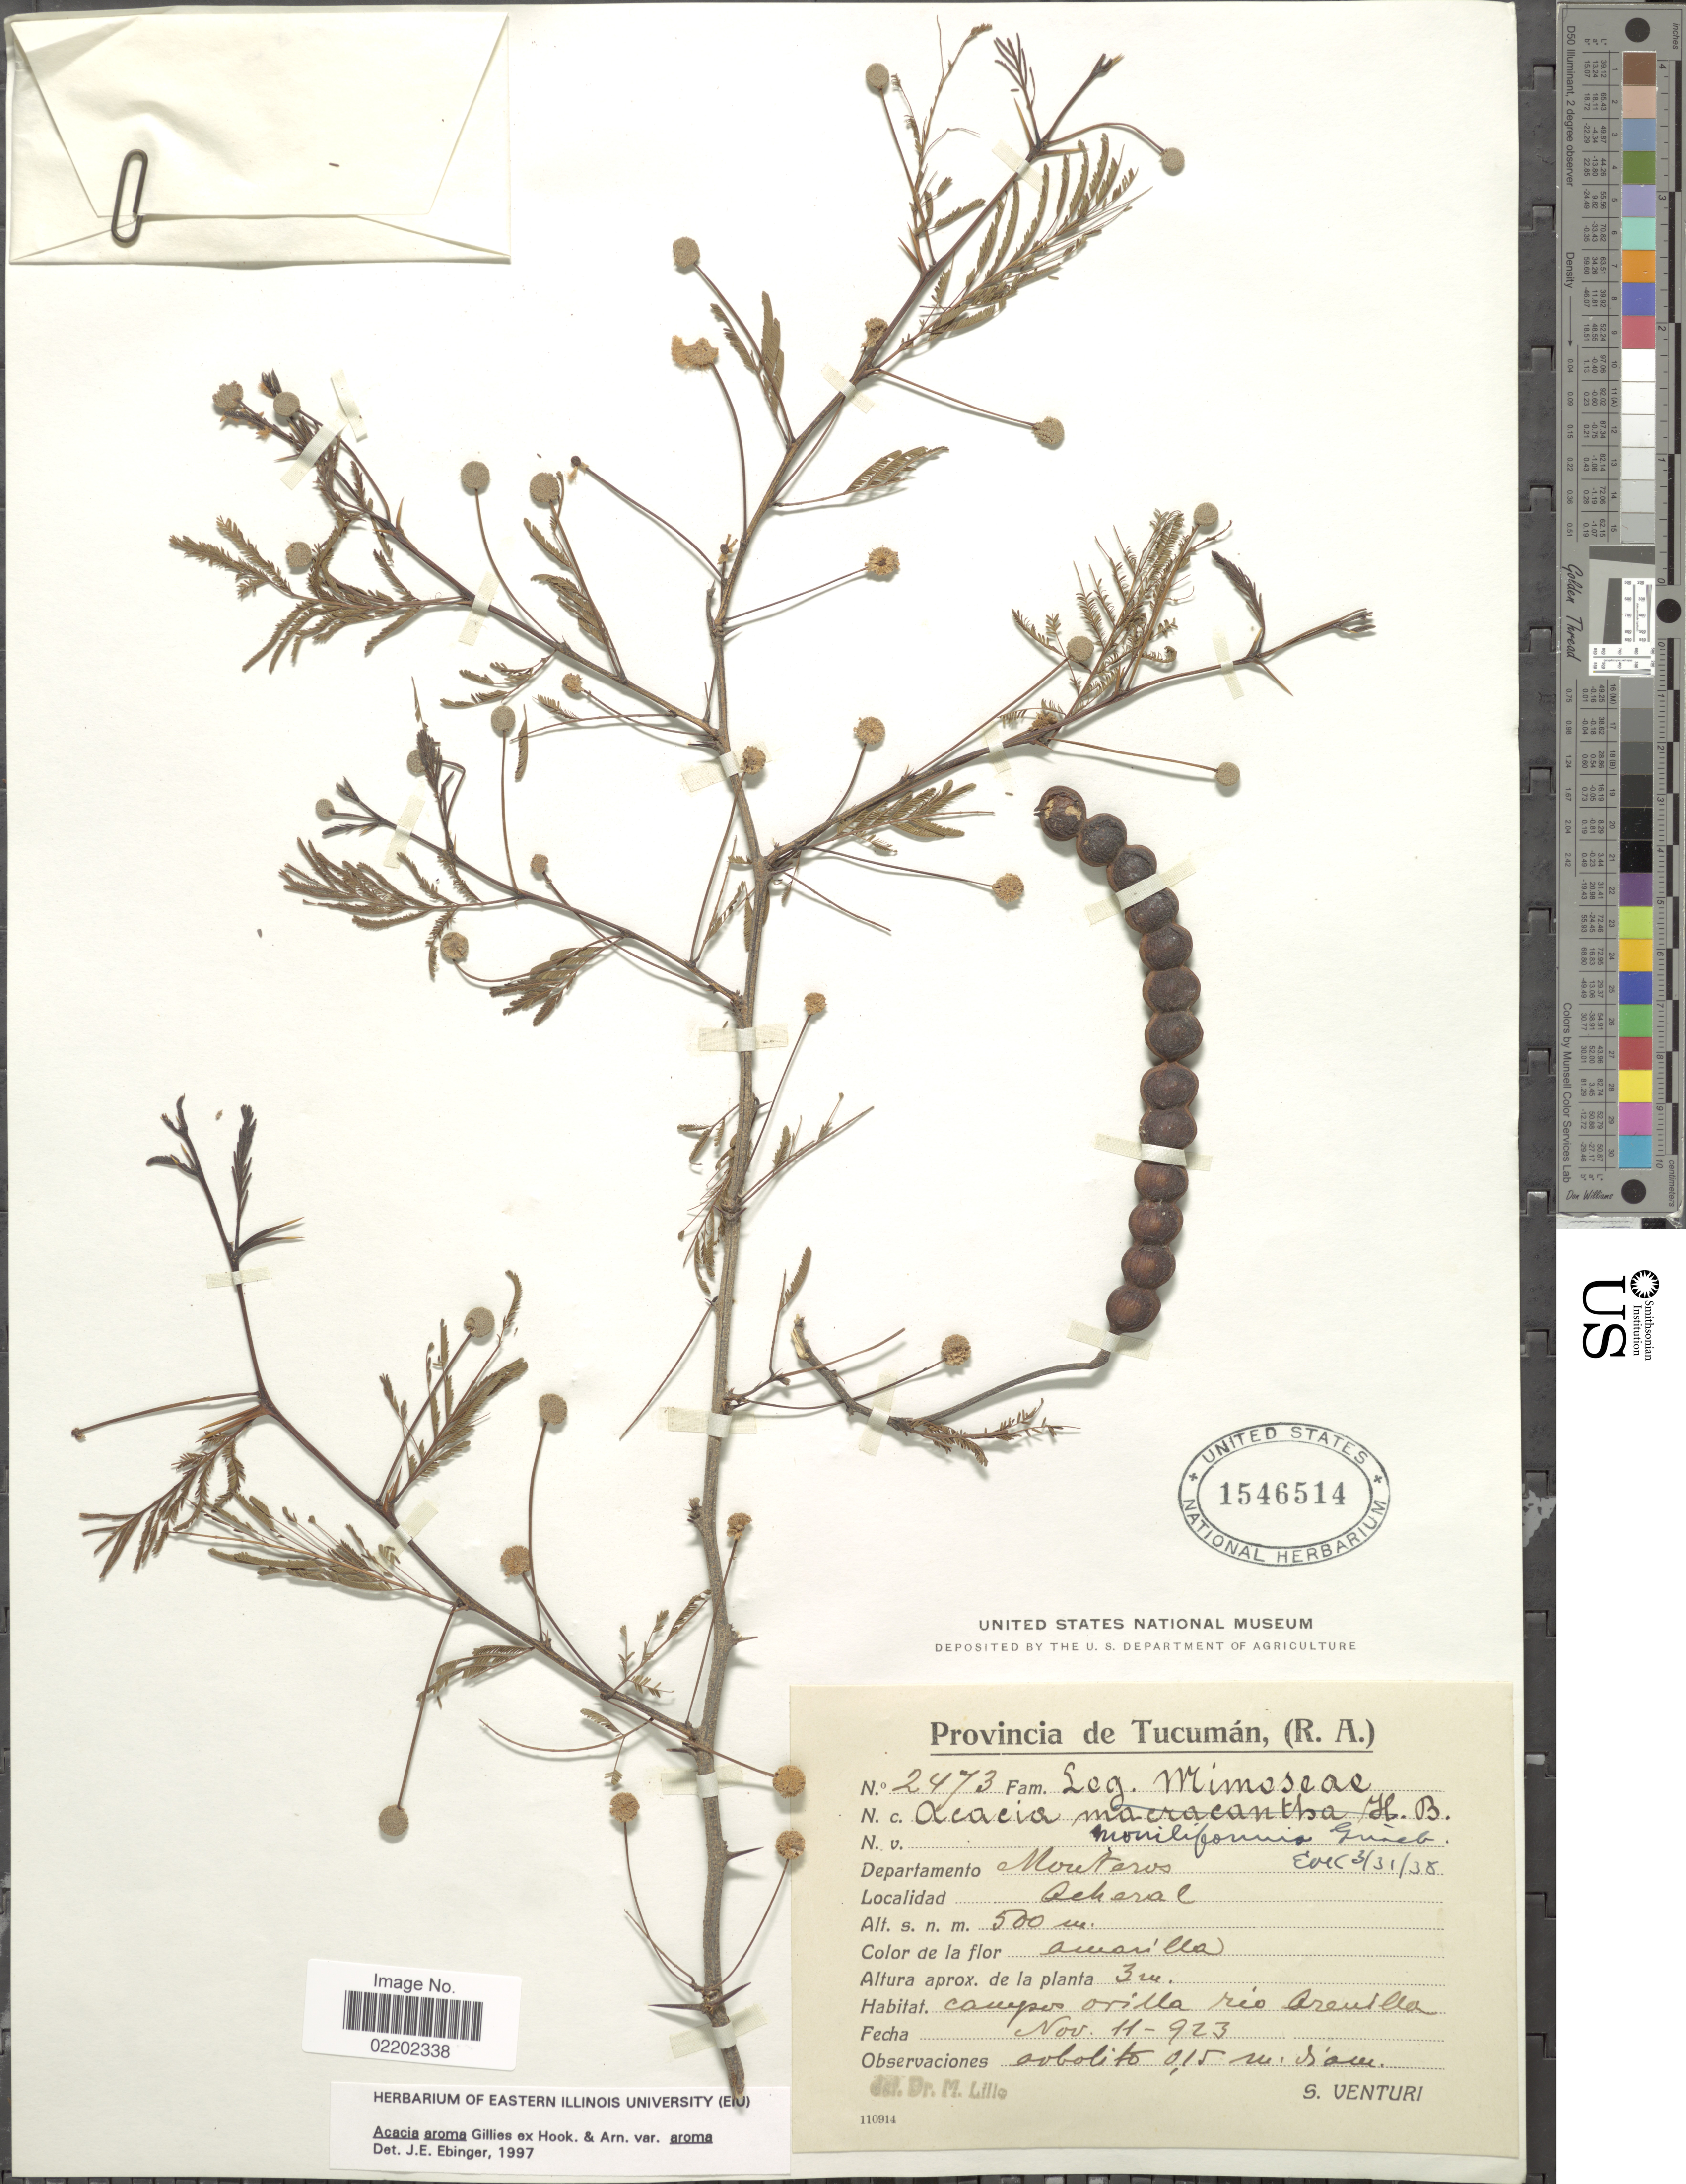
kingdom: Plantae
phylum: Tracheophyta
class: Magnoliopsida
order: Fabales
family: Fabaceae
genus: Vachellia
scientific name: Vachellia aroma var. aroma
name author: (Gillies ex Hook. & Arn.) Seigler & Ebinger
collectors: S. Venturi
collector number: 2473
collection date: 1923-11-11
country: Argentina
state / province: Tucuman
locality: (R.A.), Departamento Monteros, Seheral, campos orilla rio Arenilla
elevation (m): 500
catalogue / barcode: US 1546514